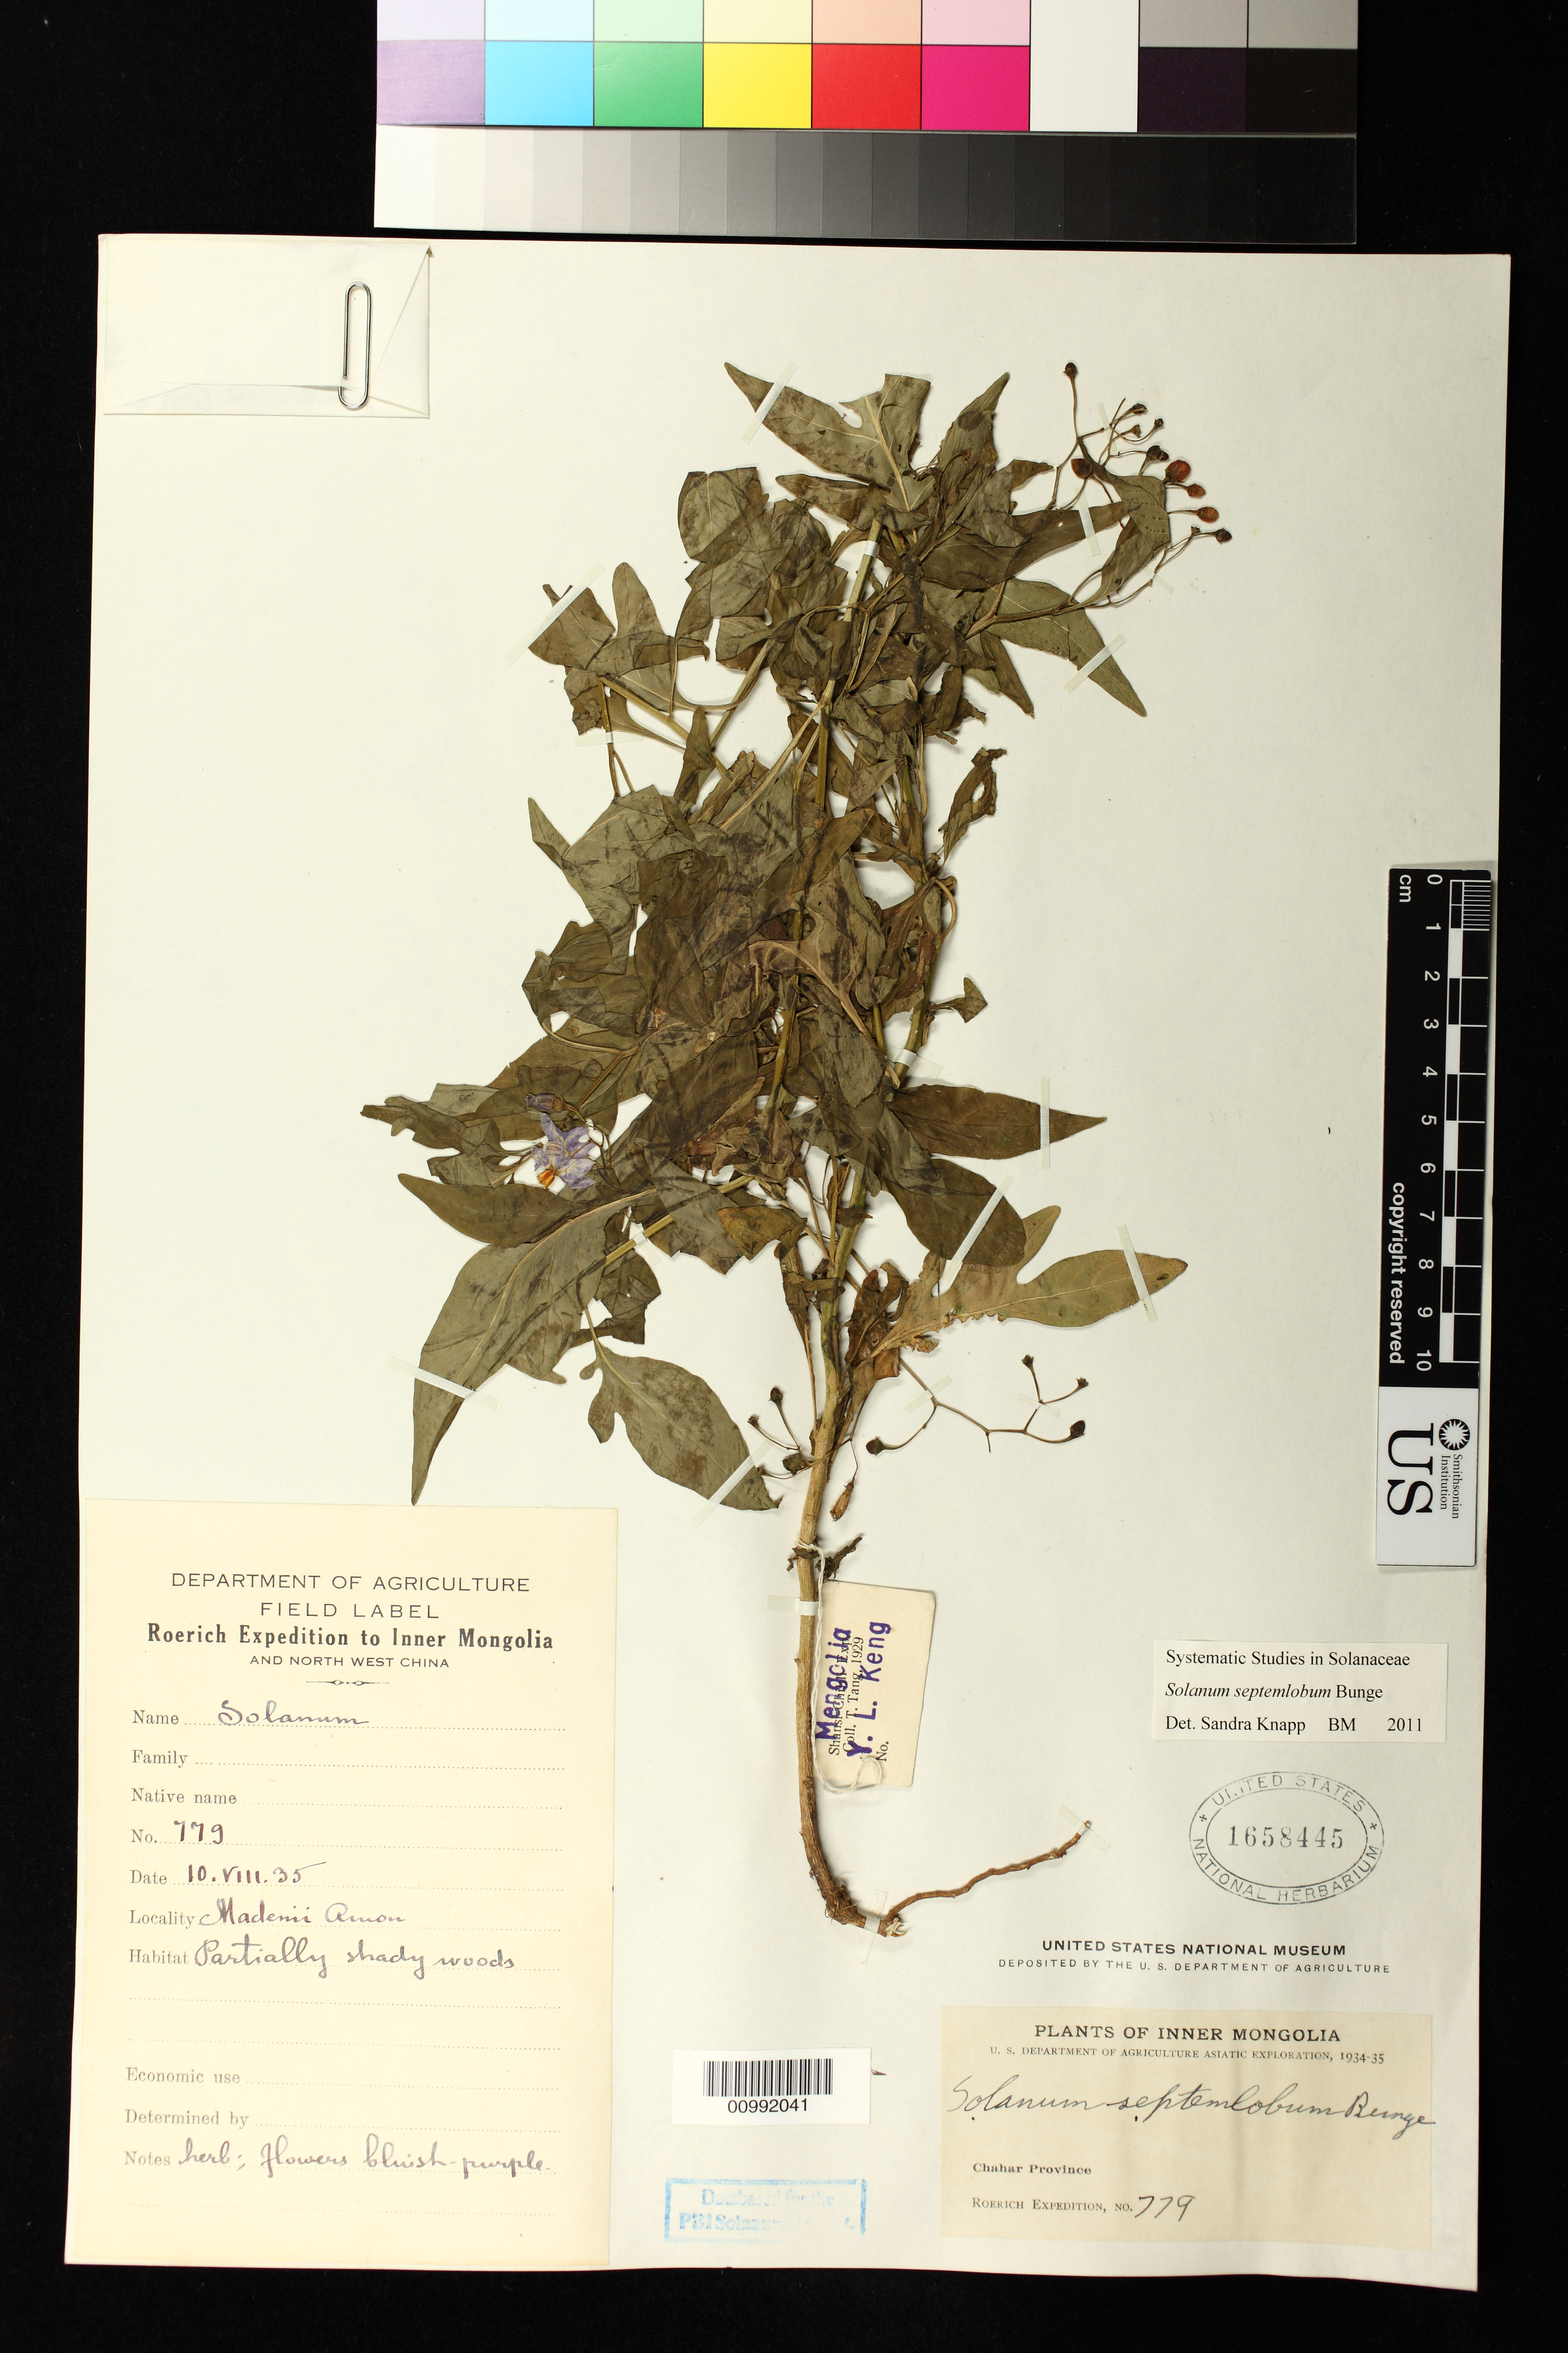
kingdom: Plantae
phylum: Tracheophyta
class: Magnoliopsida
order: Solanales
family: Solanaceae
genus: Solanum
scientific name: Solanum septemlobum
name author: Bunge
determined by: Knapp, S. D.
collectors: T. Tang & Y. L. Keng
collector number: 779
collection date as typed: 10 Aug 1935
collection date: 1935-08-10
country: China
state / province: Nei Monggol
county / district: Chahar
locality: Mangolia, Madenii Amon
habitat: partially shady woods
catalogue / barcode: US 1658445